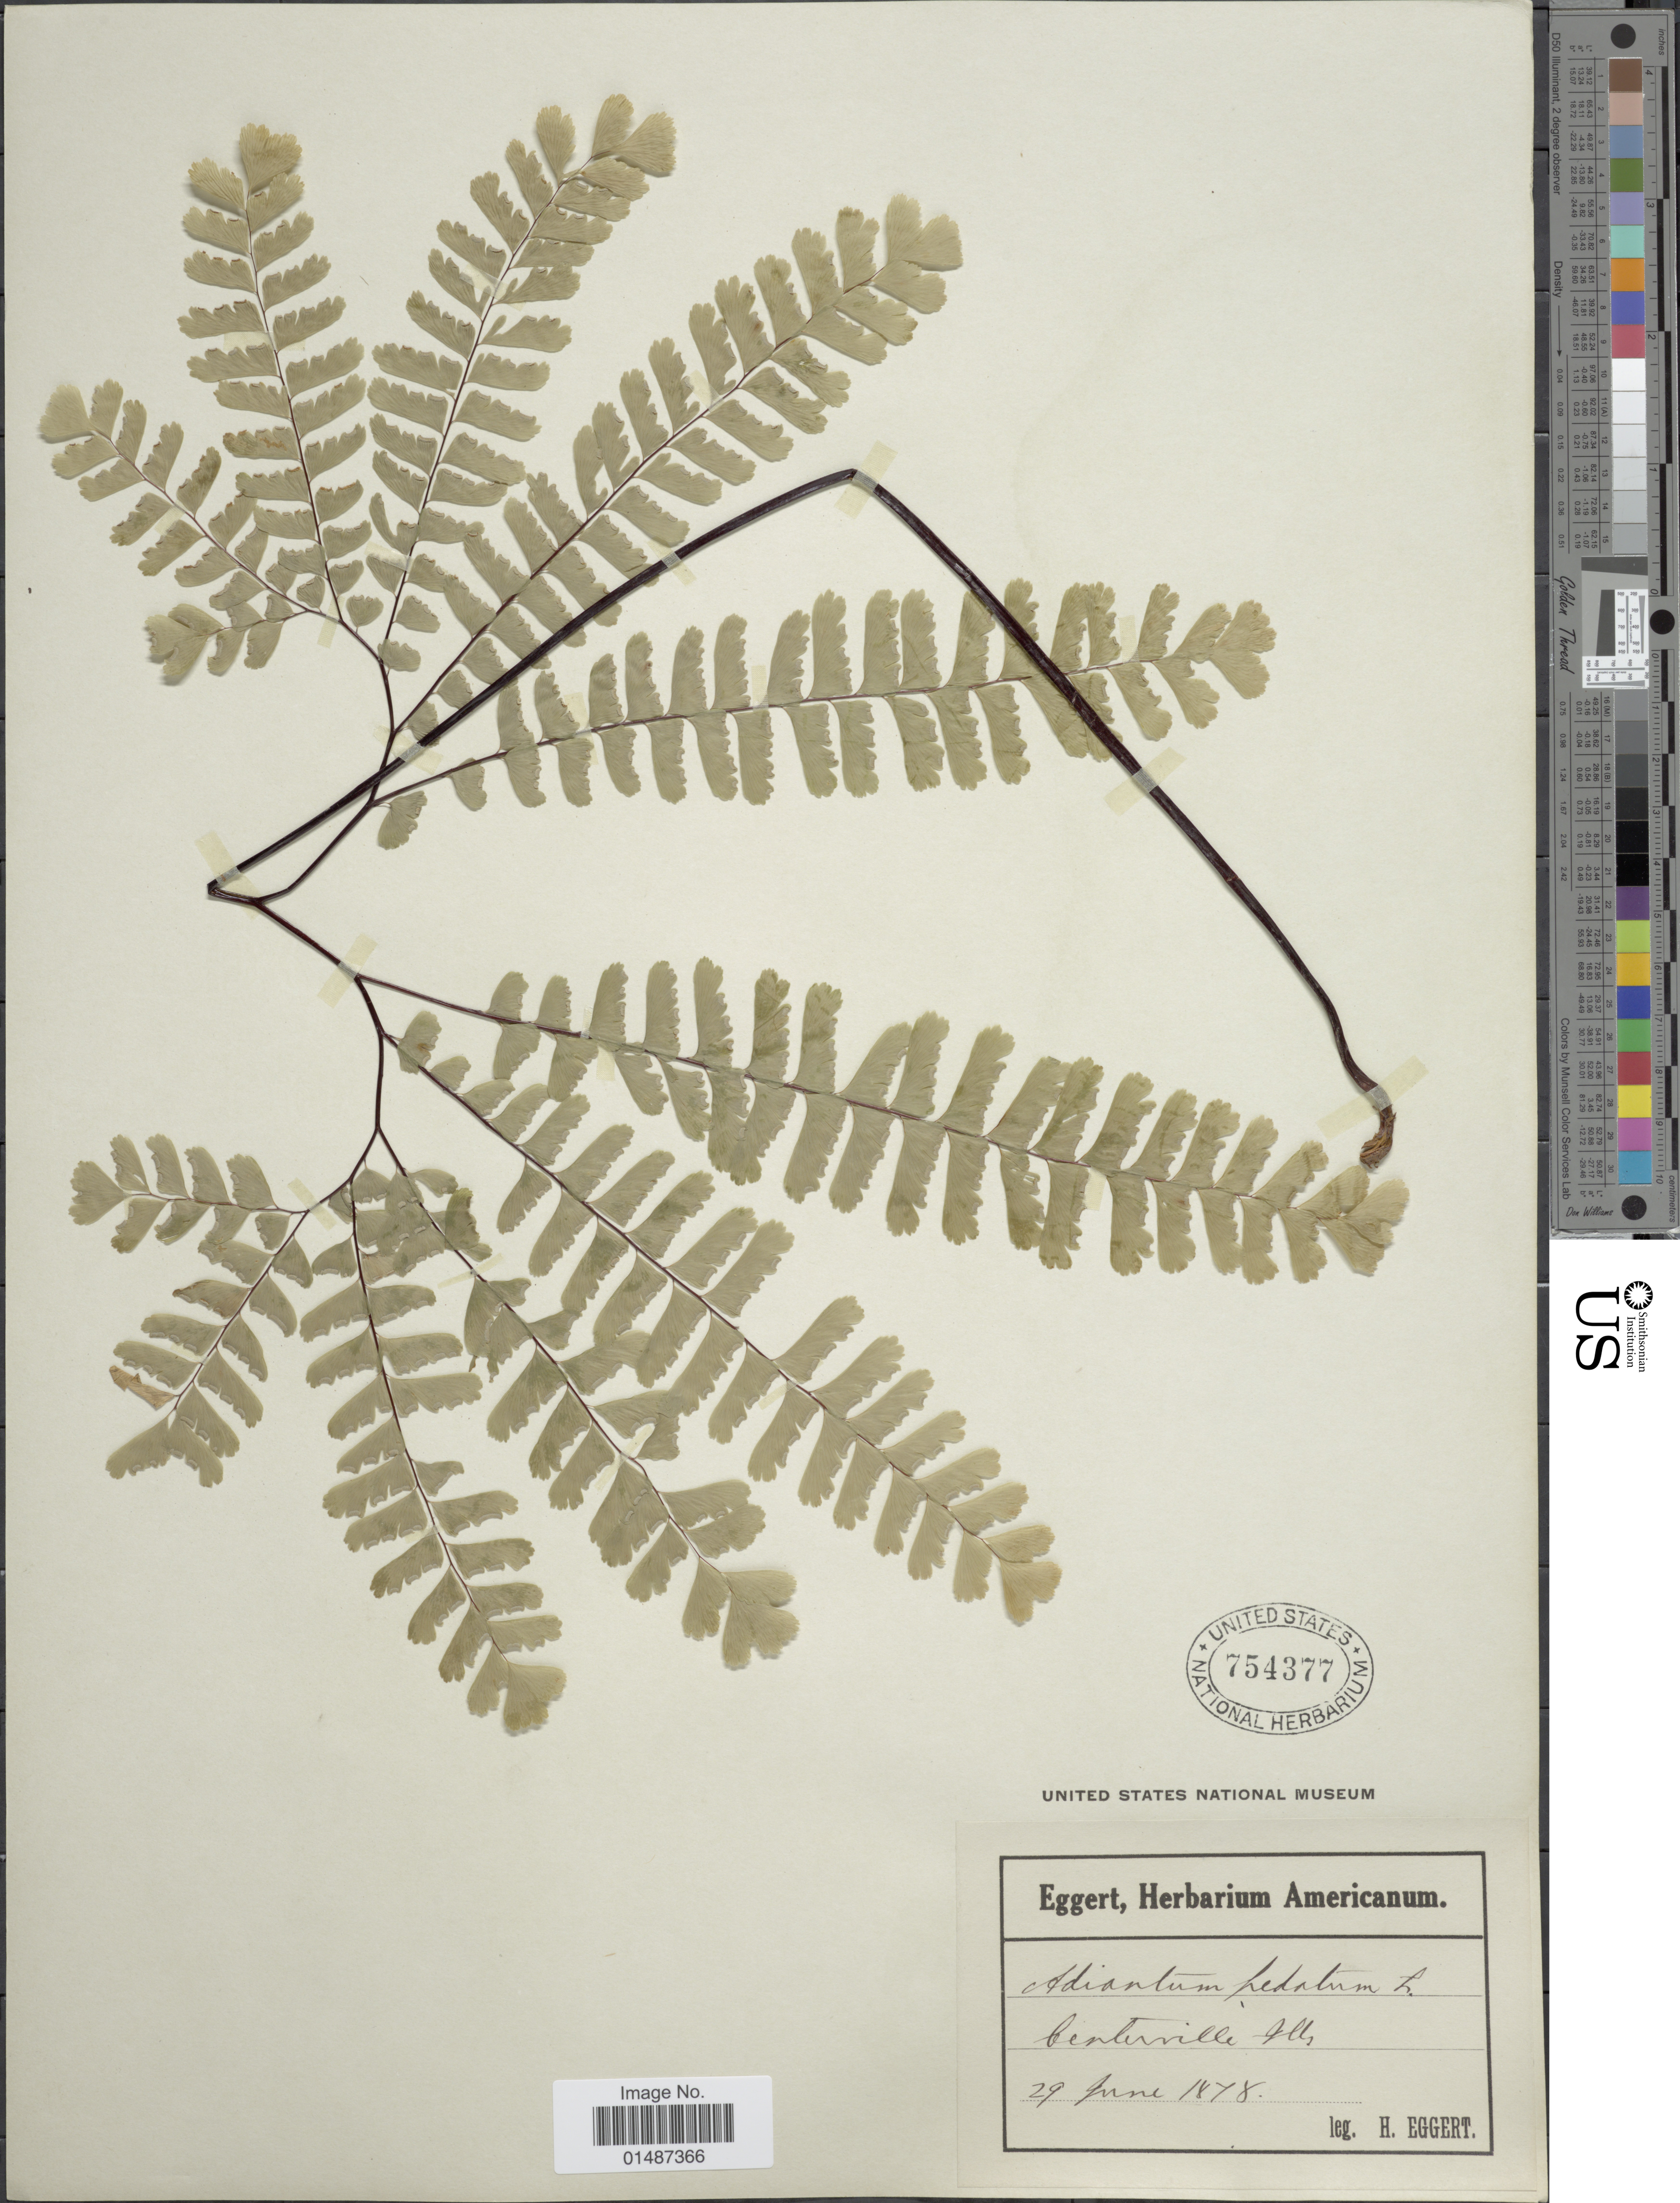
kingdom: Plantae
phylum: Tracheophyta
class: Polypodiopsida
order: Polypodiales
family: Pteridaceae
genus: Adiantum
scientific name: Adiantum pedatum var. pedatum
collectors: H. Eggert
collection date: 1878-06-29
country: United States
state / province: Illinois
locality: Centerville.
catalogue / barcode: US 754377